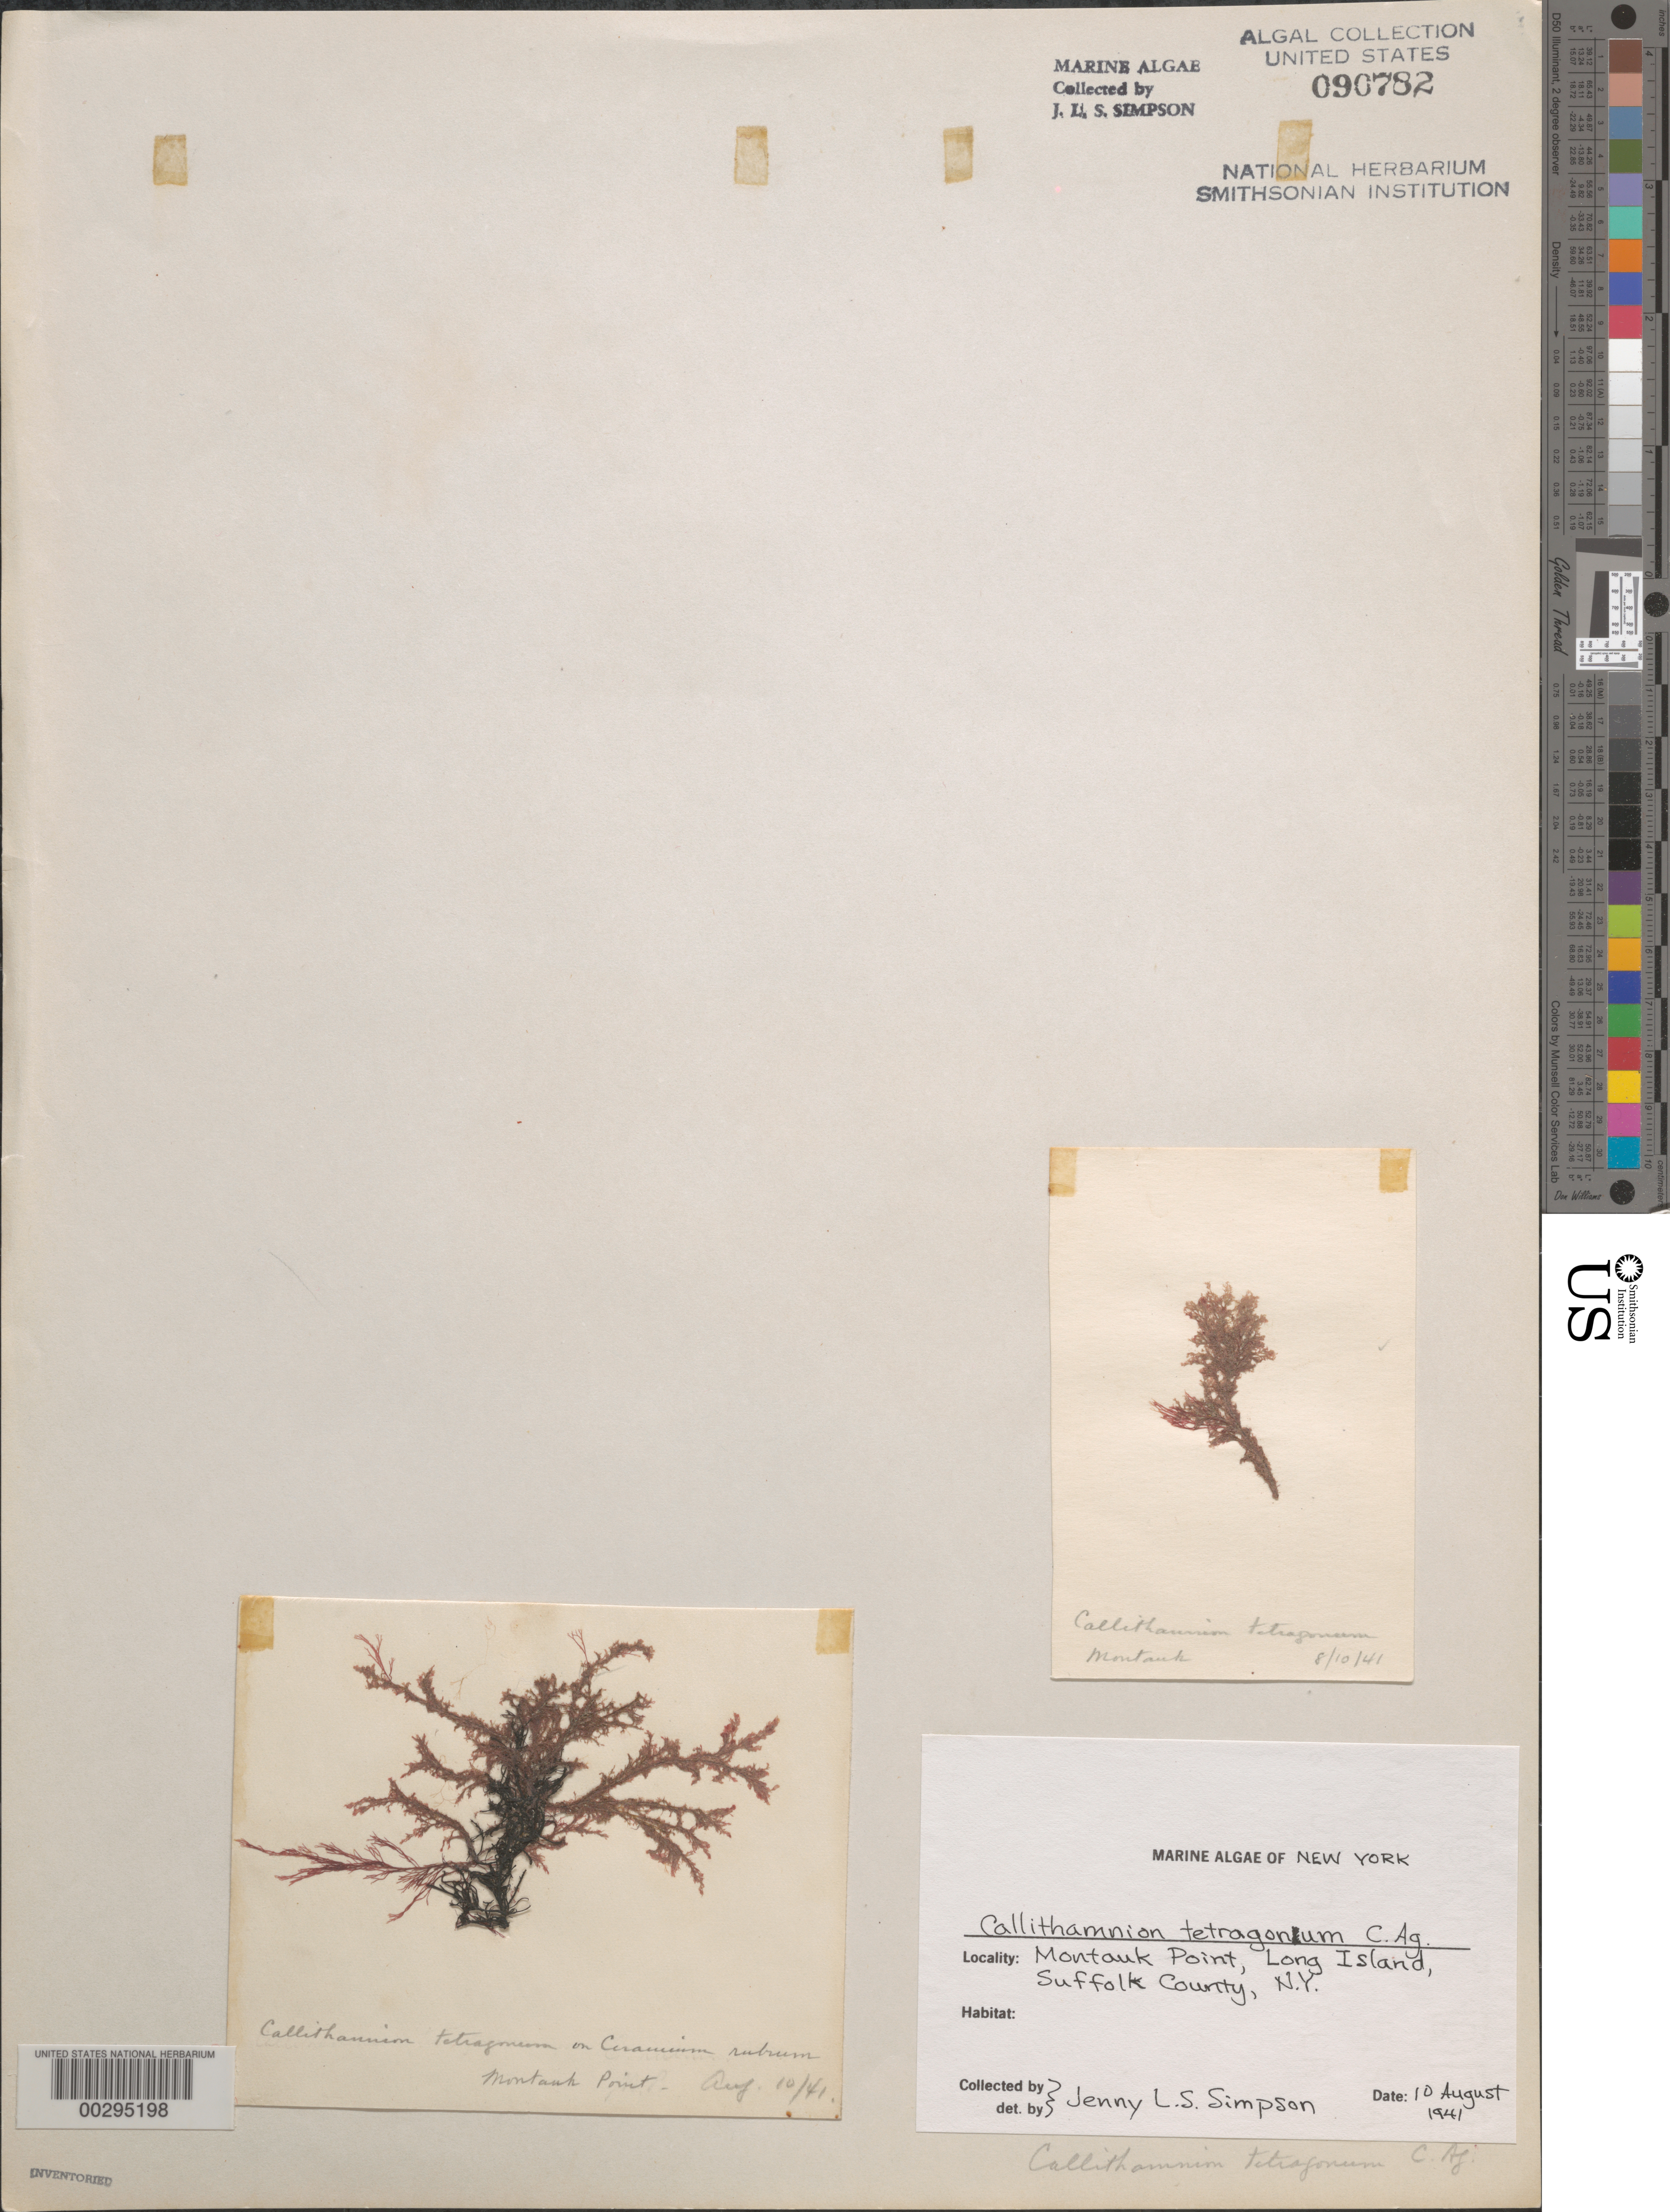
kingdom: Plantae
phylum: Rhodophyta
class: Florideophyceae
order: Ceramiales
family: Callithamniaceae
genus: Callithamnion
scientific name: Callithamnion tetragonum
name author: (With.) S.F. Gray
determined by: Simpson, J. L. S.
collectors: J. Simpson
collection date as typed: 10 Aug 1941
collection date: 1941-08-10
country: United States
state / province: New York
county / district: Suffolk County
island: Long Island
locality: Montauk Point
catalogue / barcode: US 90782